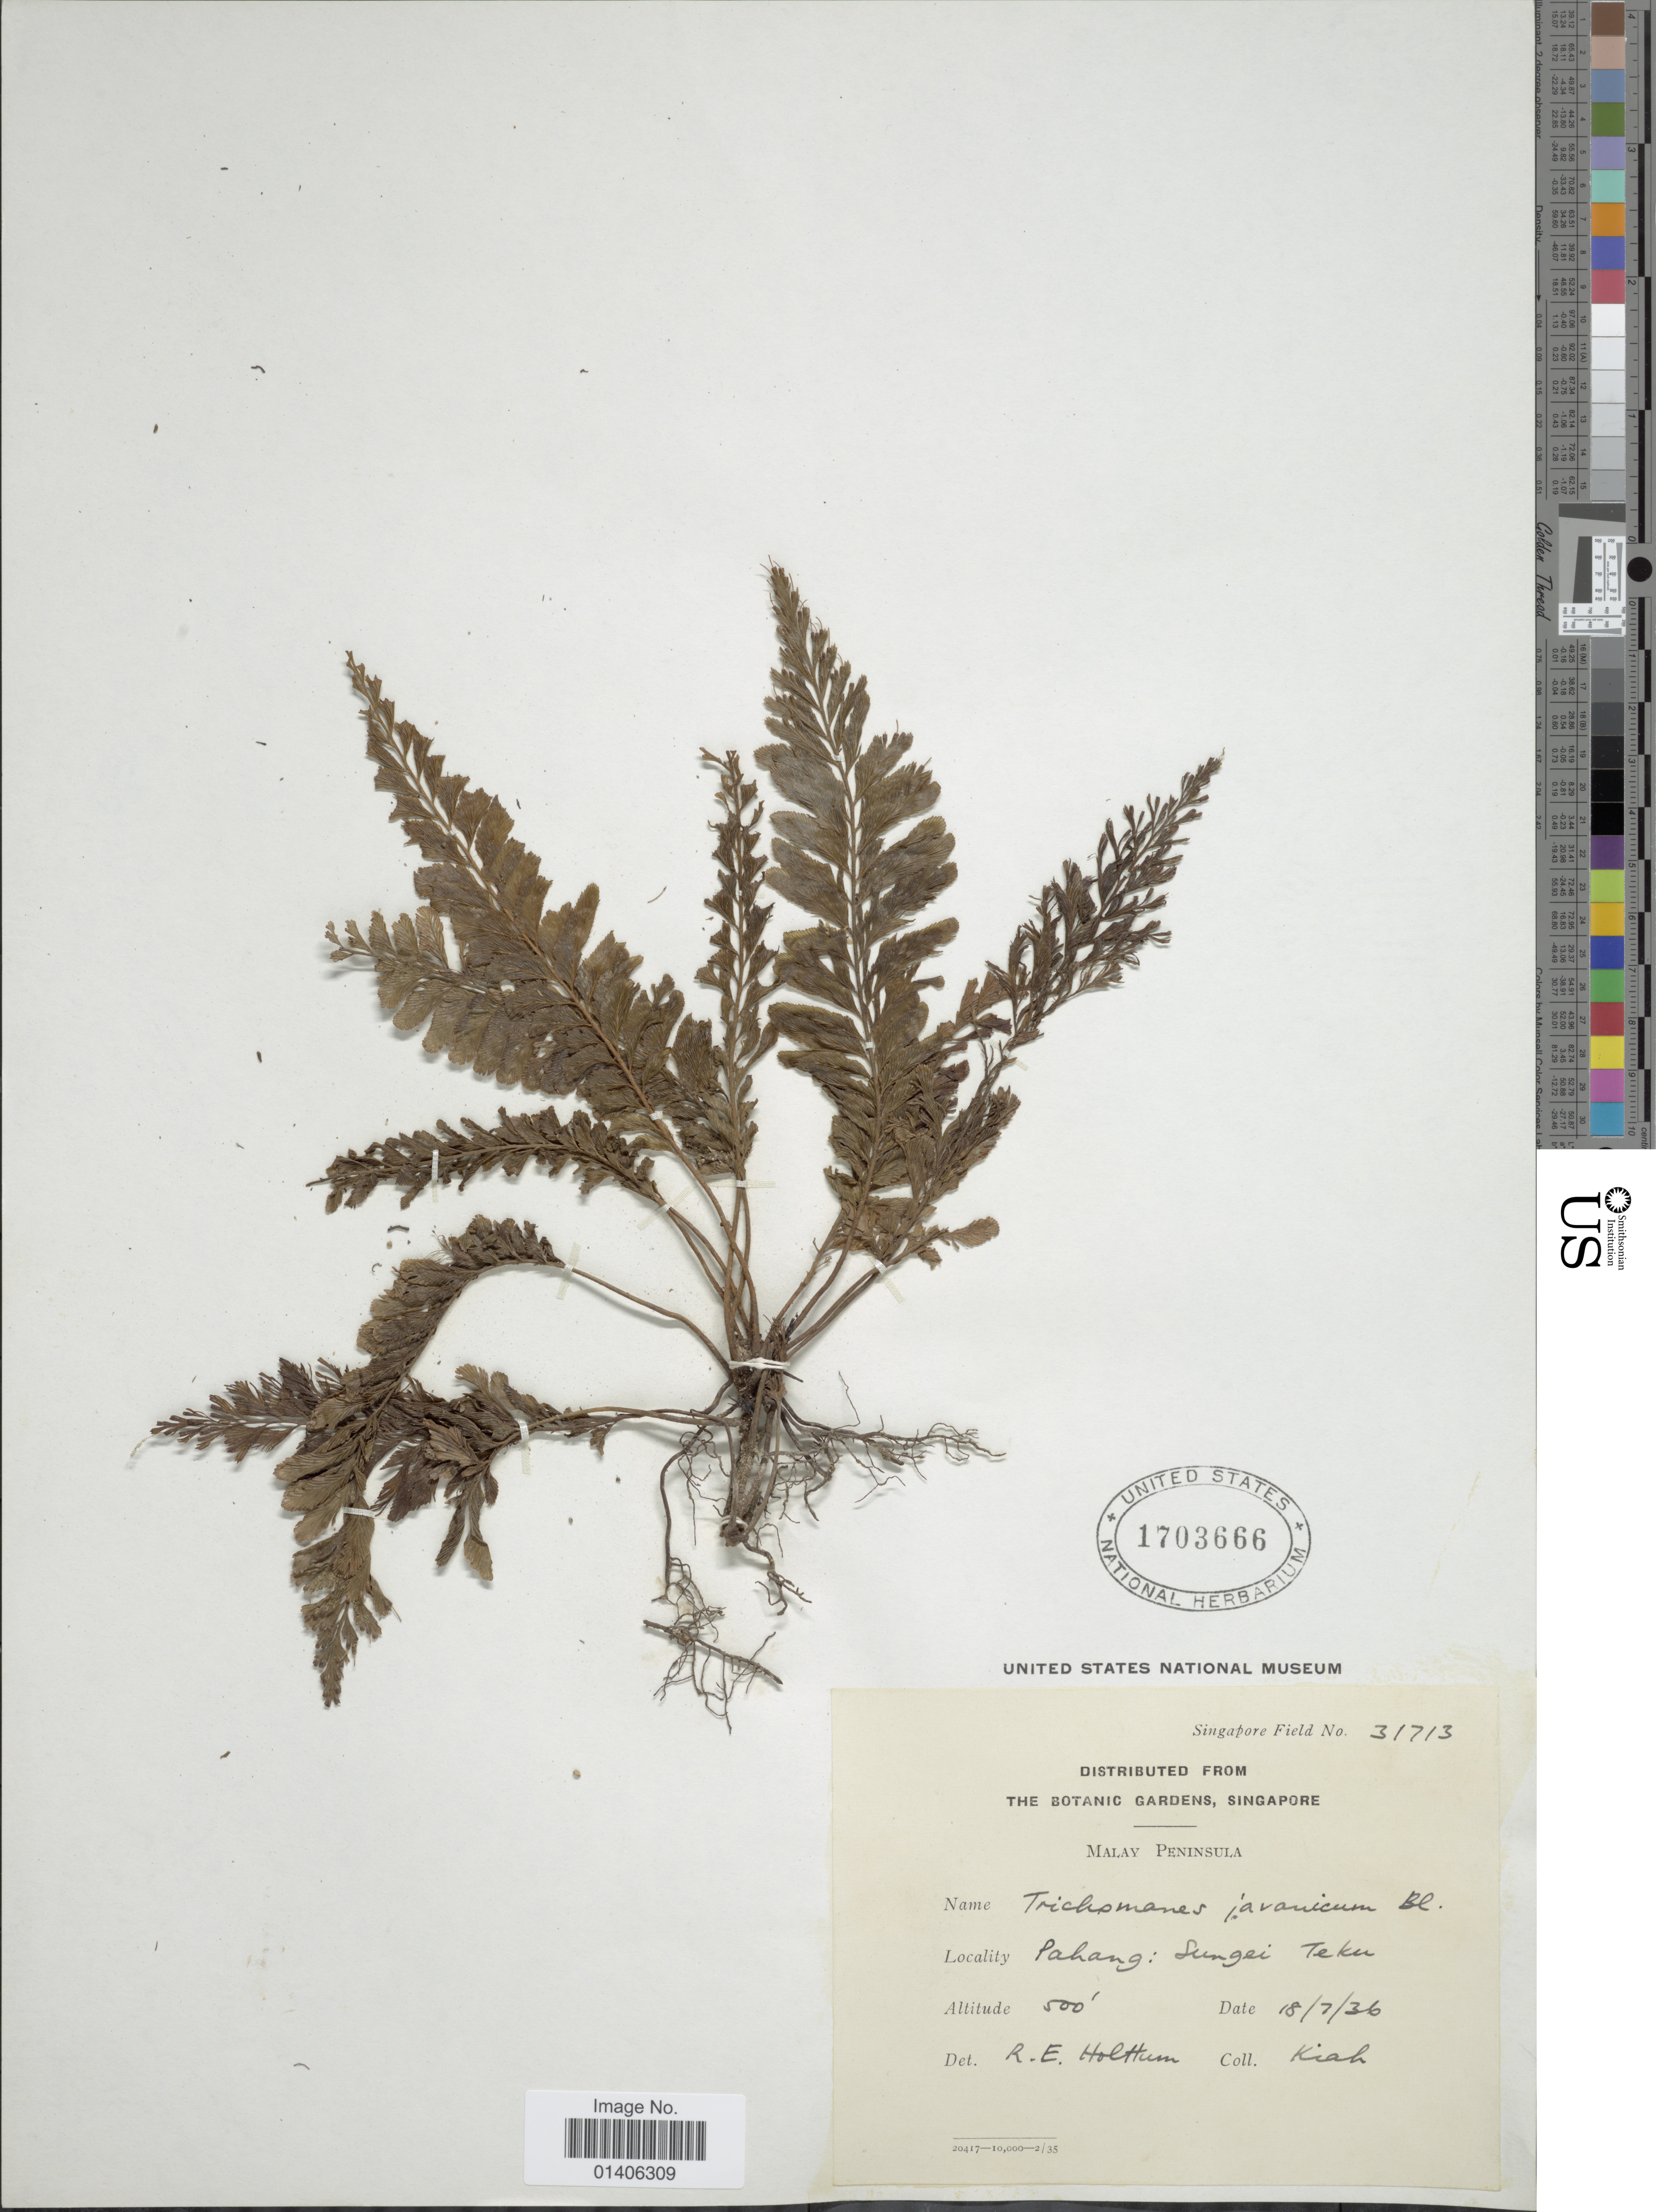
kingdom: Plantae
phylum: Tracheophyta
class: Polypodiopsida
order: Hymenophyllales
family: Hymenophyllaceae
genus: Cephalomanes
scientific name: Cephalomanes javanicum var. javanicum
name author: C. Presl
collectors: -. Kiah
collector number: Singapore Field 31713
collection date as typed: Transcribed d/m/y: 18/7/36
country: Malaysia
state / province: Pahang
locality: Malay Peninsula, Sungei Teku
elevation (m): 152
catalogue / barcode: US 1703666